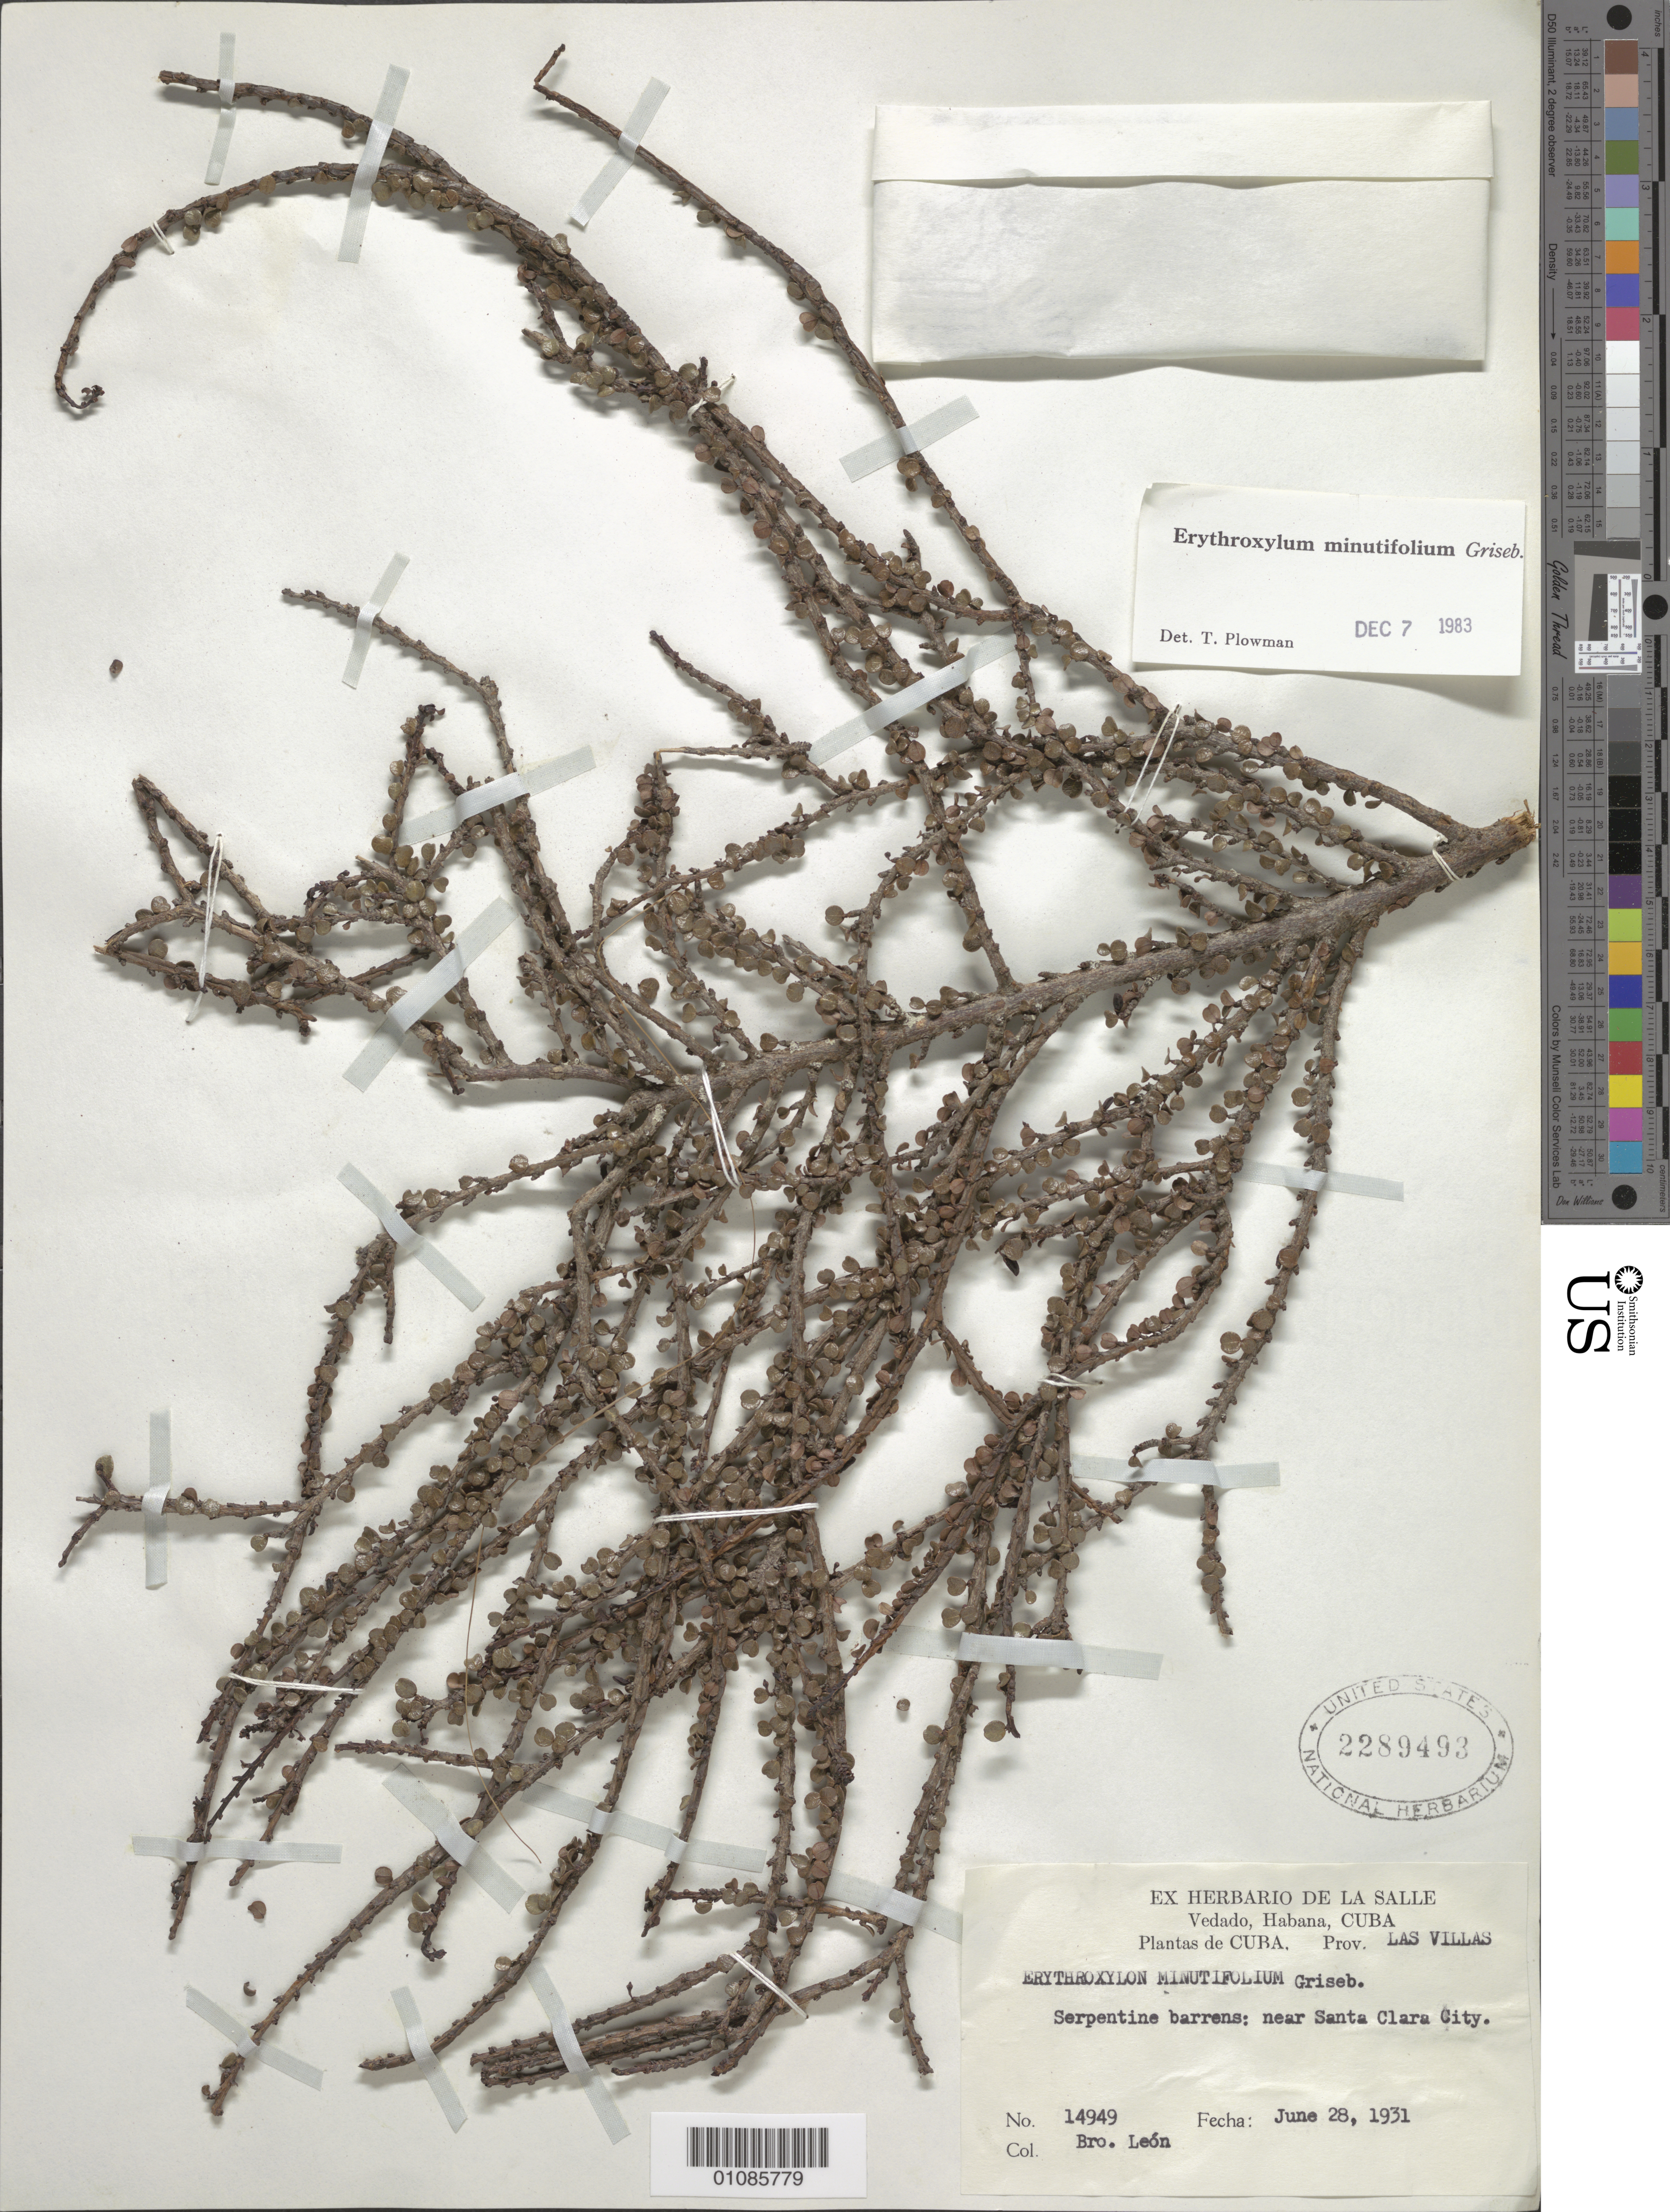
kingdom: Plantae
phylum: Tracheophyta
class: Magnoliopsida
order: Malpighiales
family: Erythroxylaceae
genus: Erythroxylum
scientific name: Erythroxylum minutifolium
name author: Griseb.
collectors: Bro. León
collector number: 14949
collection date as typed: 28 Jun 1931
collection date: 1931-06-28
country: Cuba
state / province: Villa Clara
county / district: Santa Clara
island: Cuba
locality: near santa clara city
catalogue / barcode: US 2289493